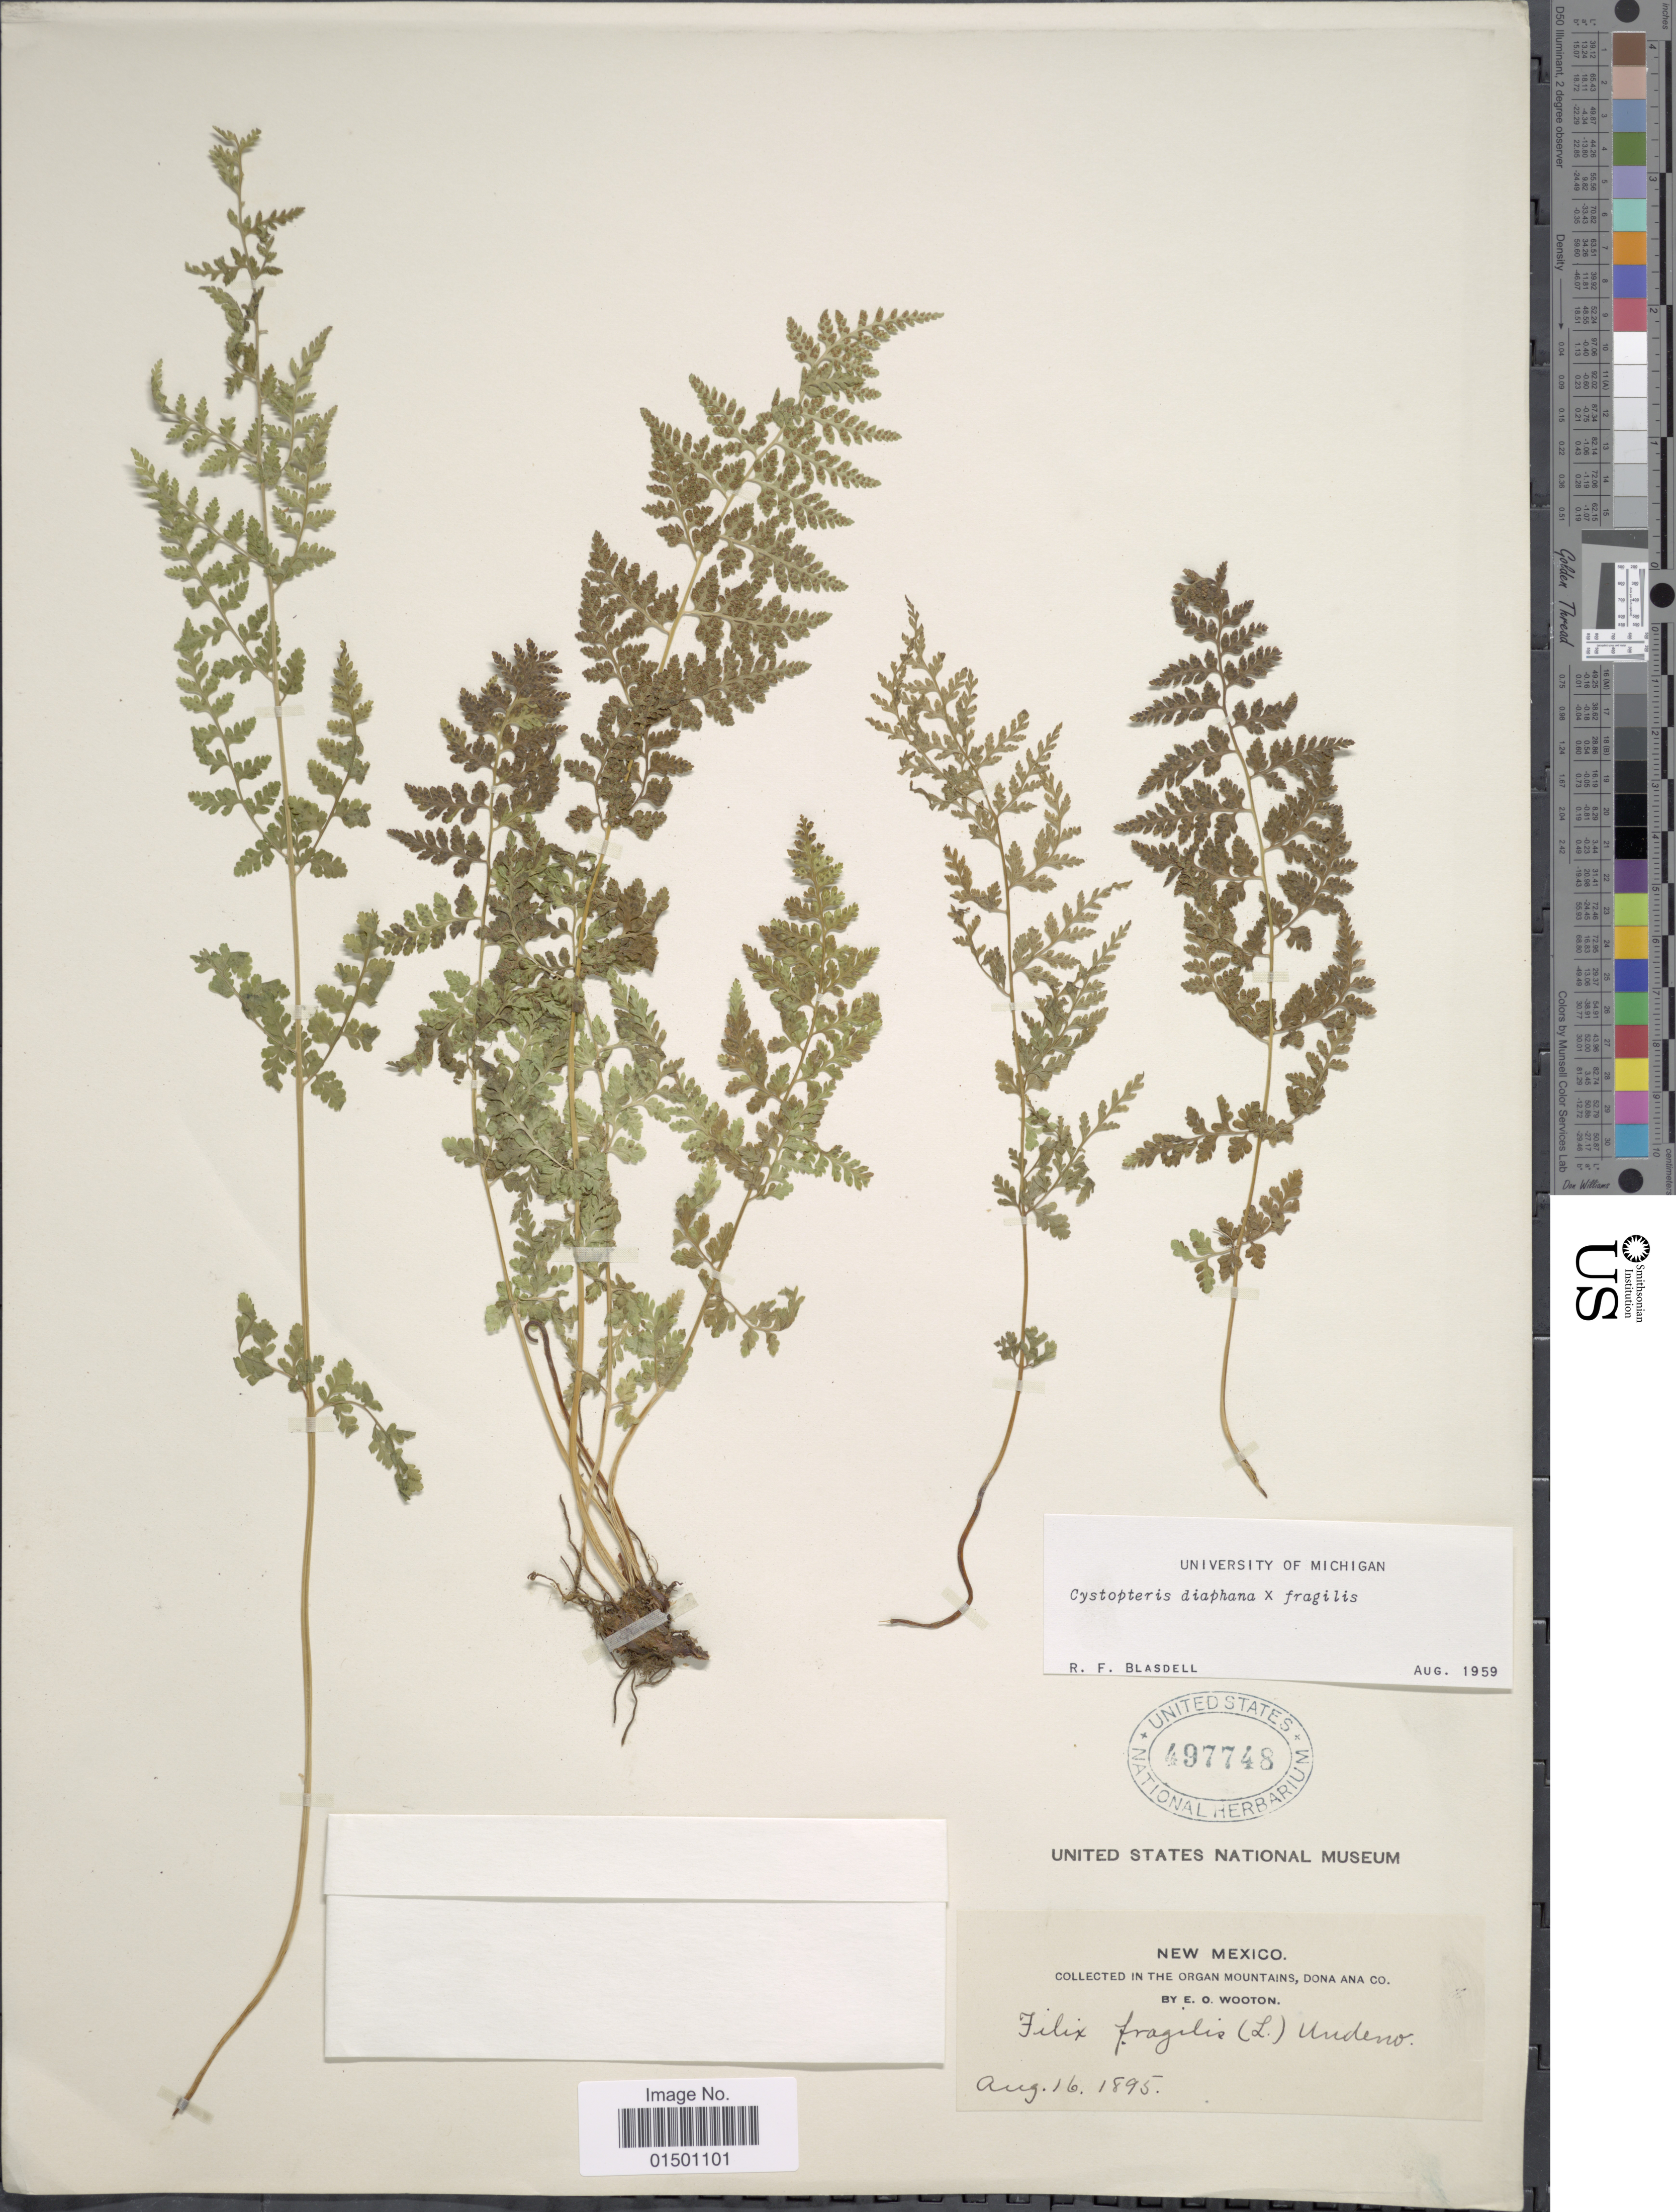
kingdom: Plantae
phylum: Tracheophyta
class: Polypodiopsida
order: Polypodiales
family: Cystopteridaceae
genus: Cystopteris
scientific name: Cystopteris diaphana x C. fragilis (L.) Bernh.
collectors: E. O. Wooton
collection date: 1895-08-16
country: United States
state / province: New Mexico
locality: Organ Mountains, Dona Ana Co.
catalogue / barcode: US 497748